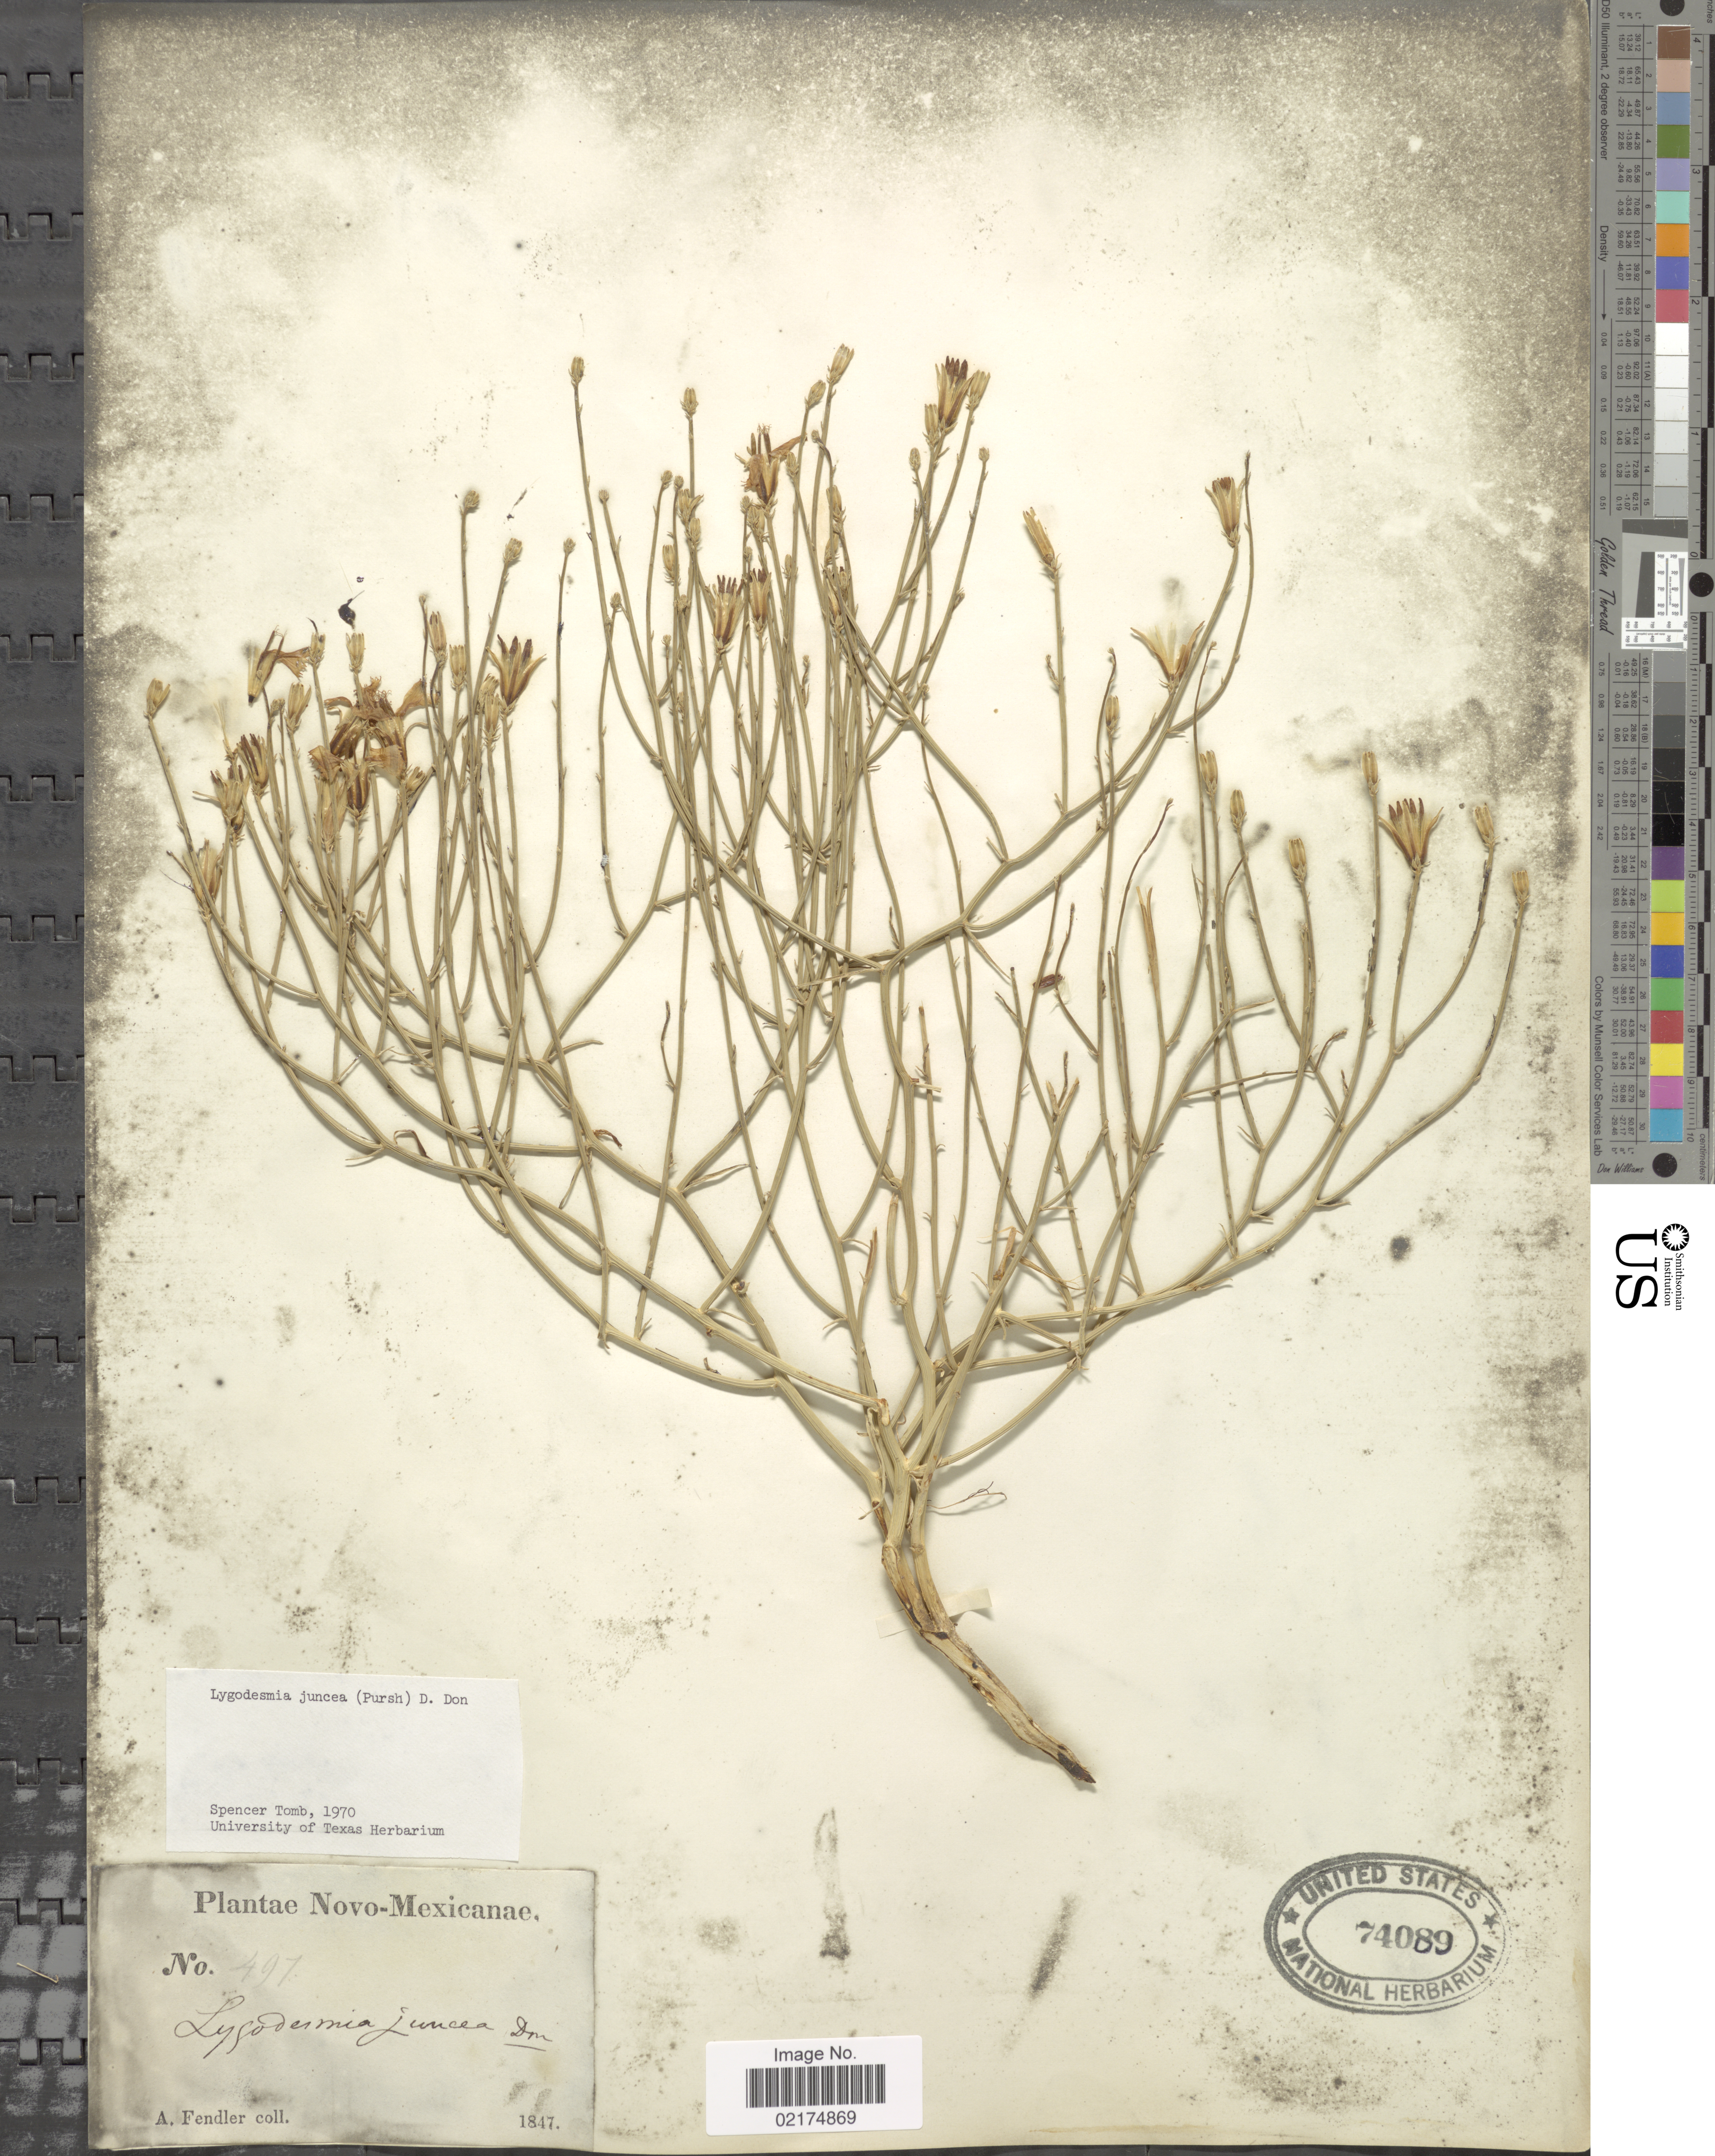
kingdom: Plantae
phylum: Tracheophyta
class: Magnoliopsida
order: Asterales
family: Asteraceae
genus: Lygodesmia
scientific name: Lygodesmia juncea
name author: D. Don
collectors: A. Fendler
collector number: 497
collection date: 1847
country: United States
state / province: New Mexico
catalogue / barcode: US 74089